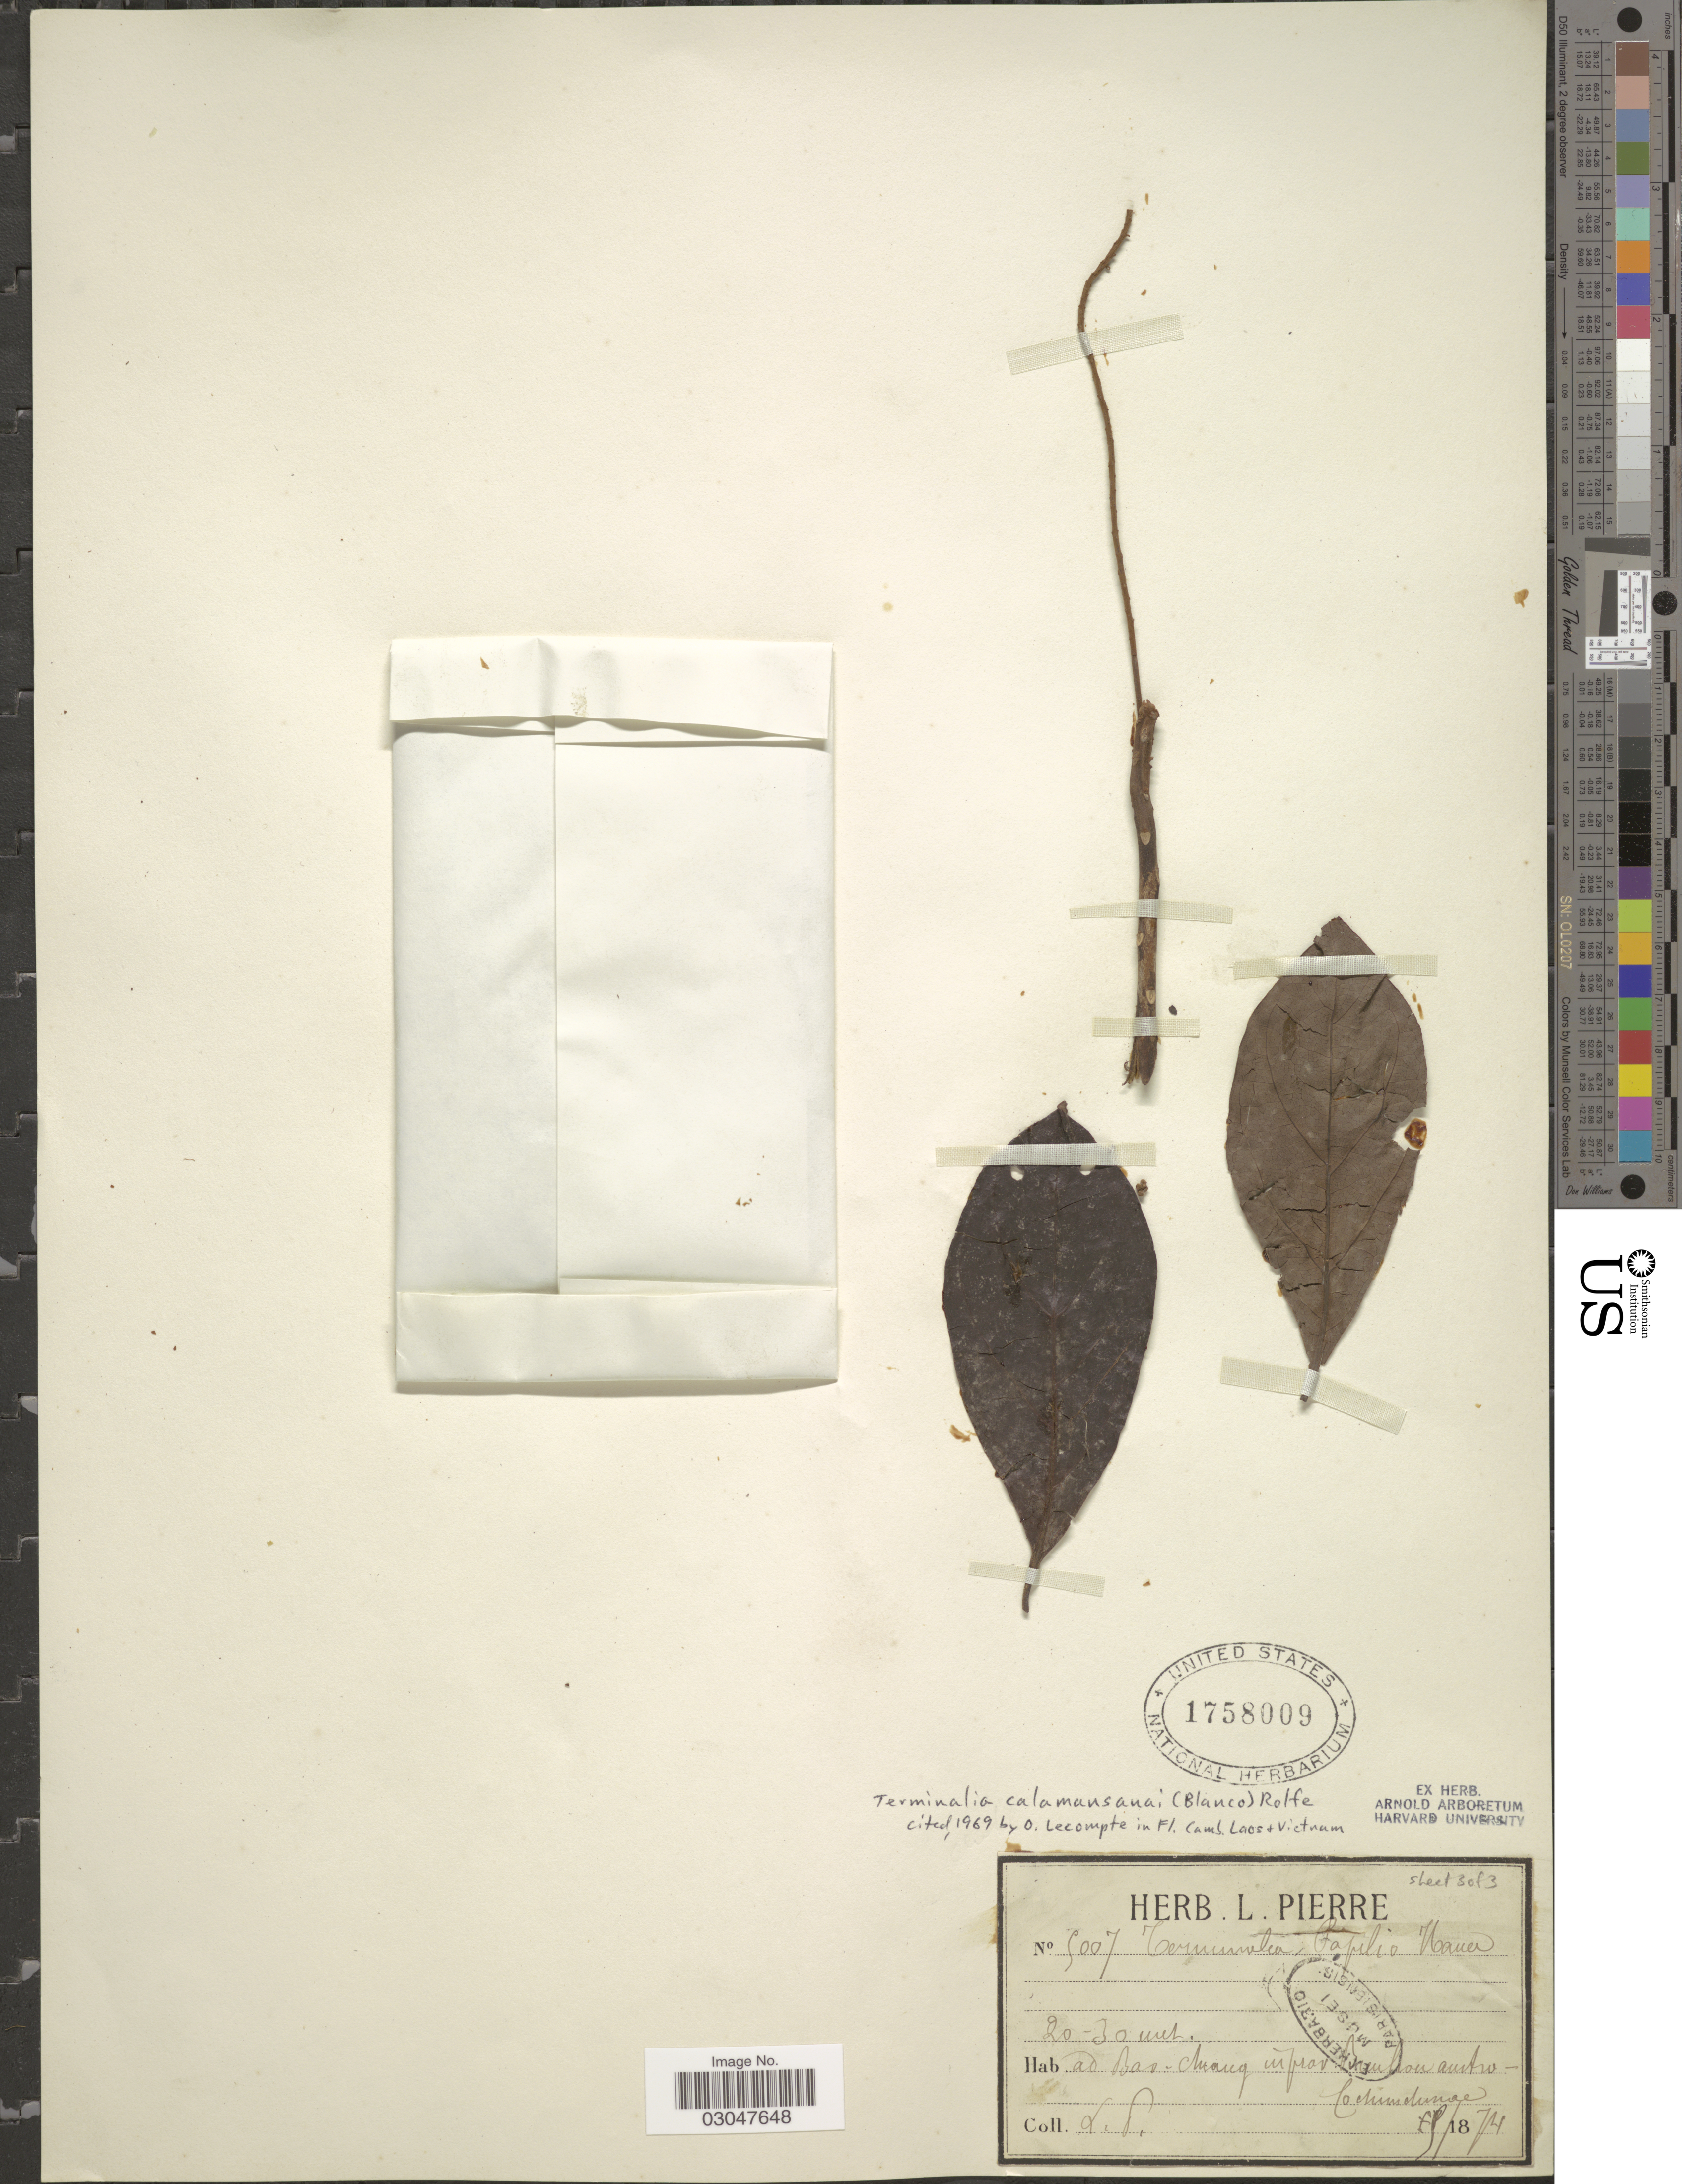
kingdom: Plantae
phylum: Tracheophyta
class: Magnoliopsida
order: Myrtales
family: Combretaceae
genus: Terminalia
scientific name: Terminalia calamansanai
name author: (Blanco) Rolfe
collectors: L. Pierre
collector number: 5007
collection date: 1874-05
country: Vietnam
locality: Ad Bas-chiang in prov. Bienhoa austro-Cochinchinae.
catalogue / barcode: US 1758009